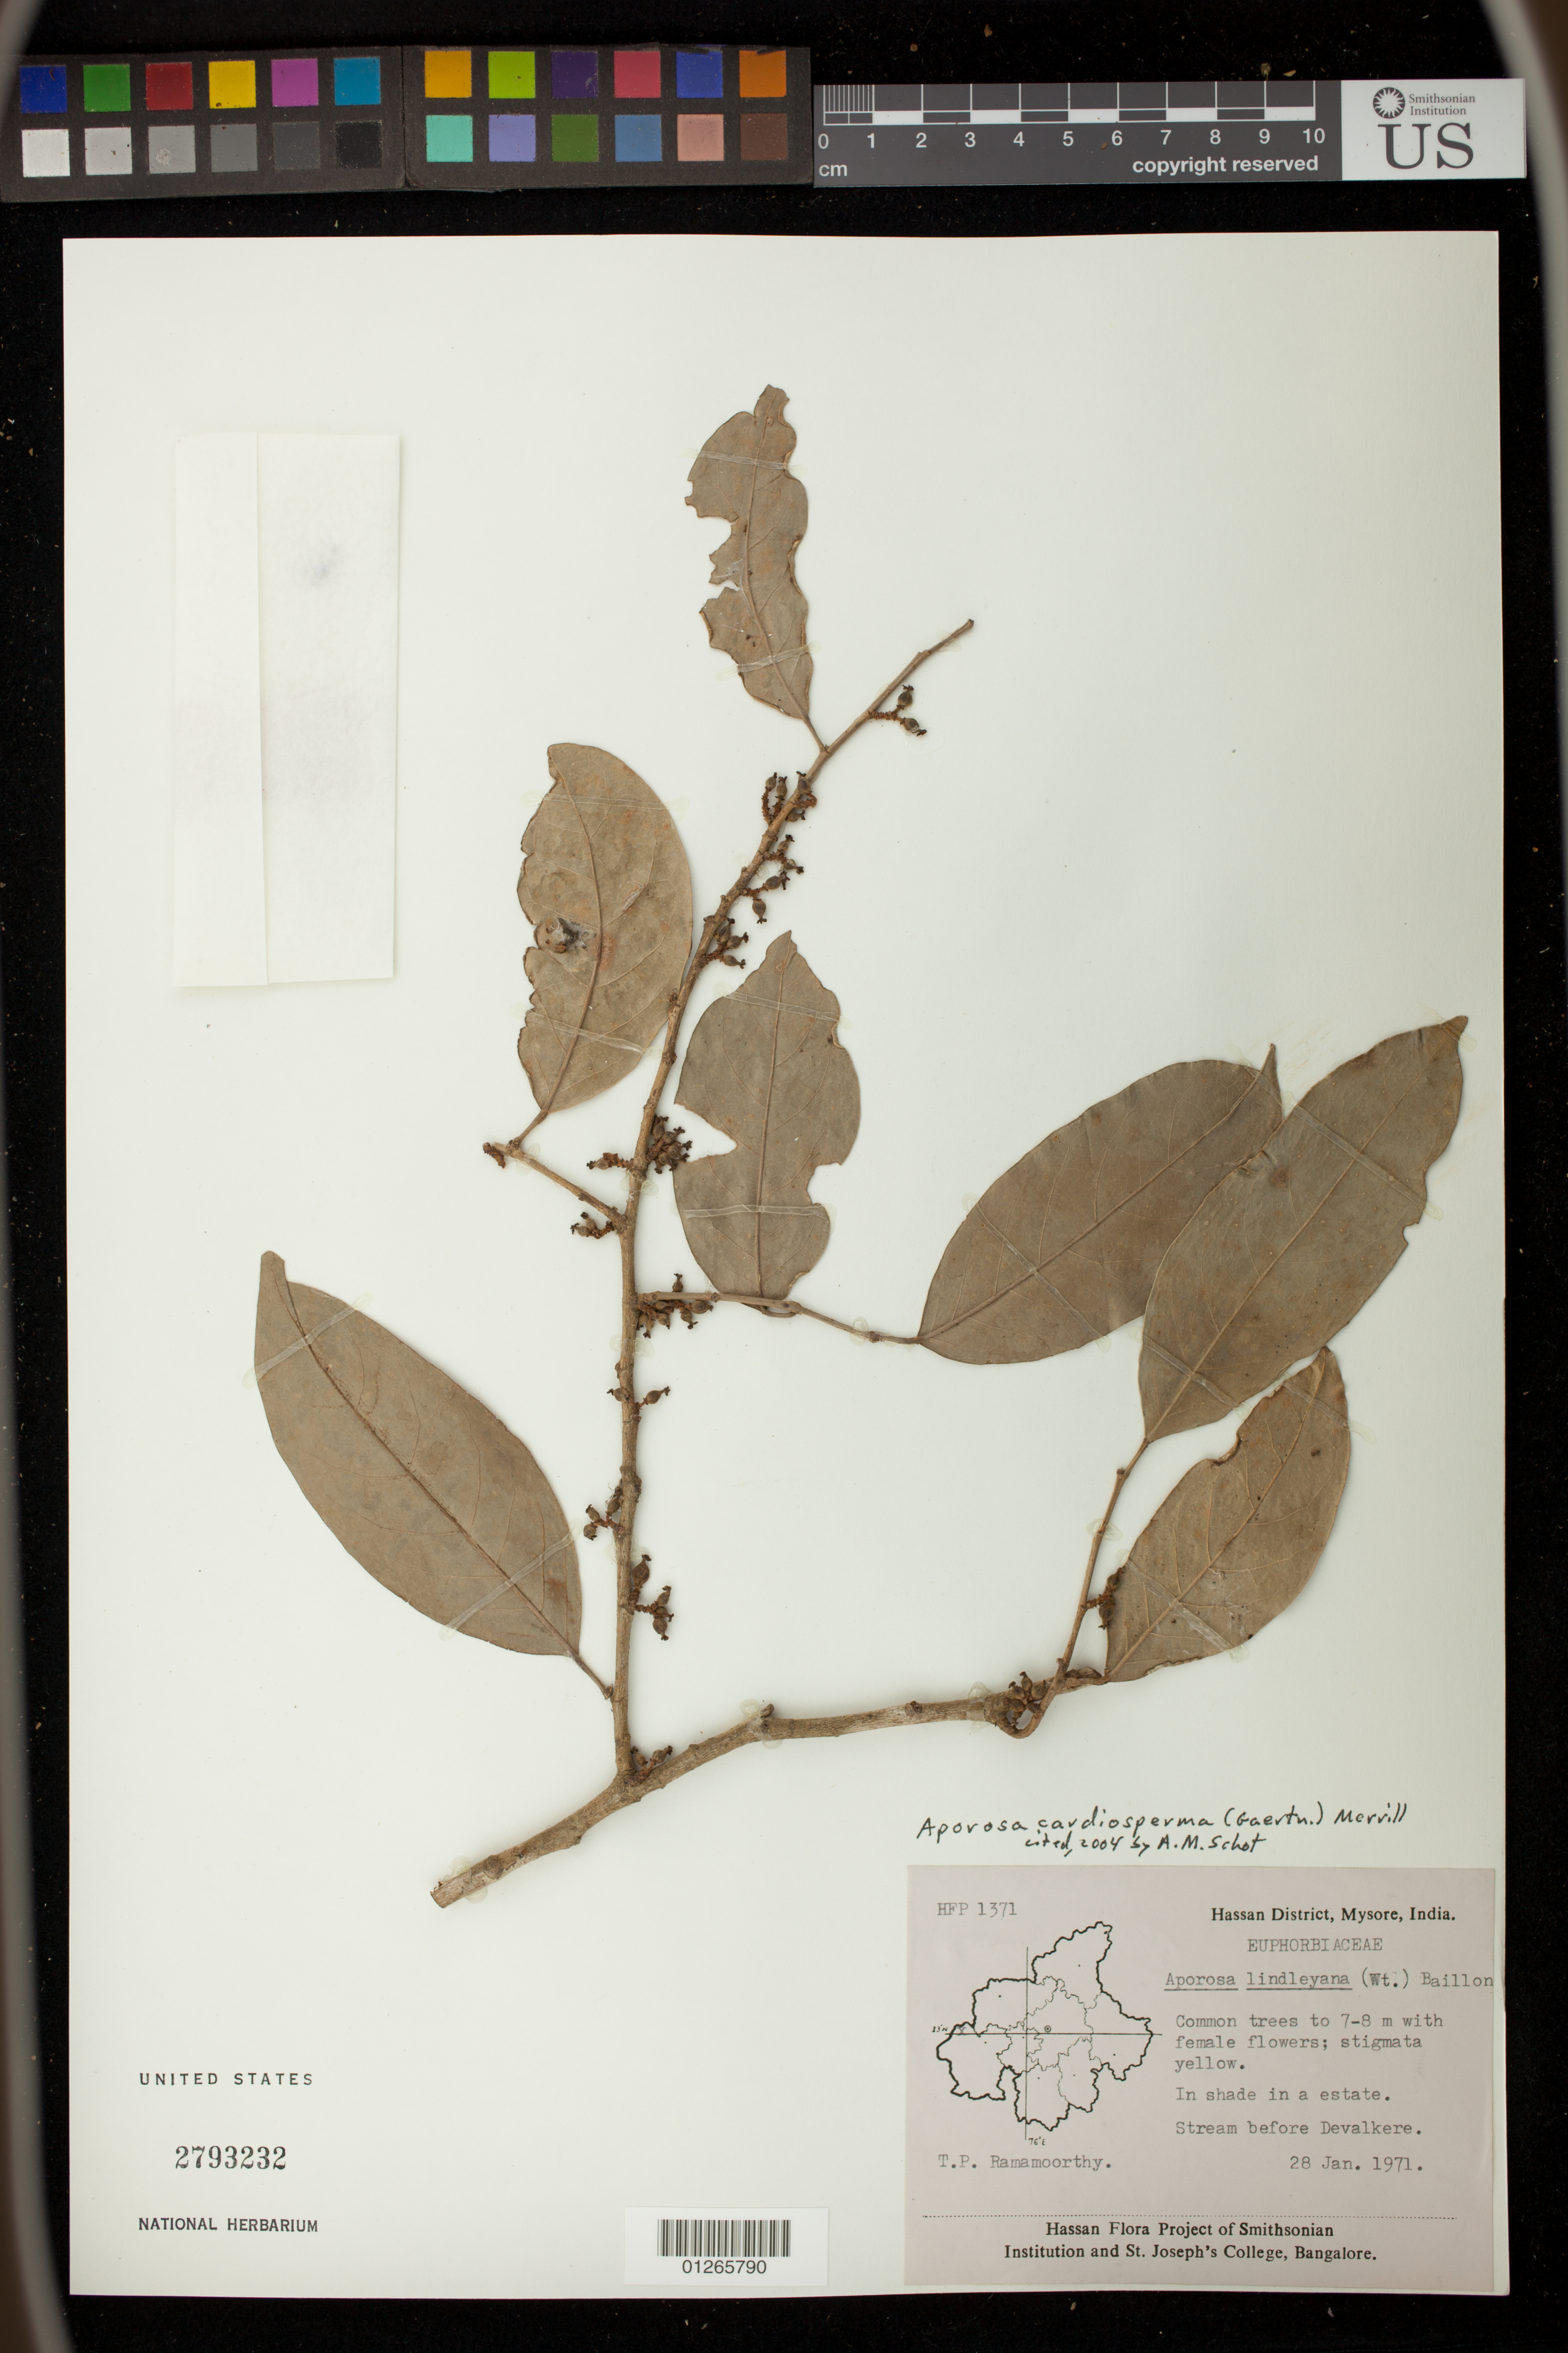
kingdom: Plantae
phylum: Tracheophyta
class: Magnoliopsida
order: Malpighiales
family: Phyllanthaceae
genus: Aporosa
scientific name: Aporosa cardiosperma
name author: (Gaertn.) Merr.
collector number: HFP 1371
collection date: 1971-01-28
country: India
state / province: Karnataka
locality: Hassan District, Mysore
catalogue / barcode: US 2793232